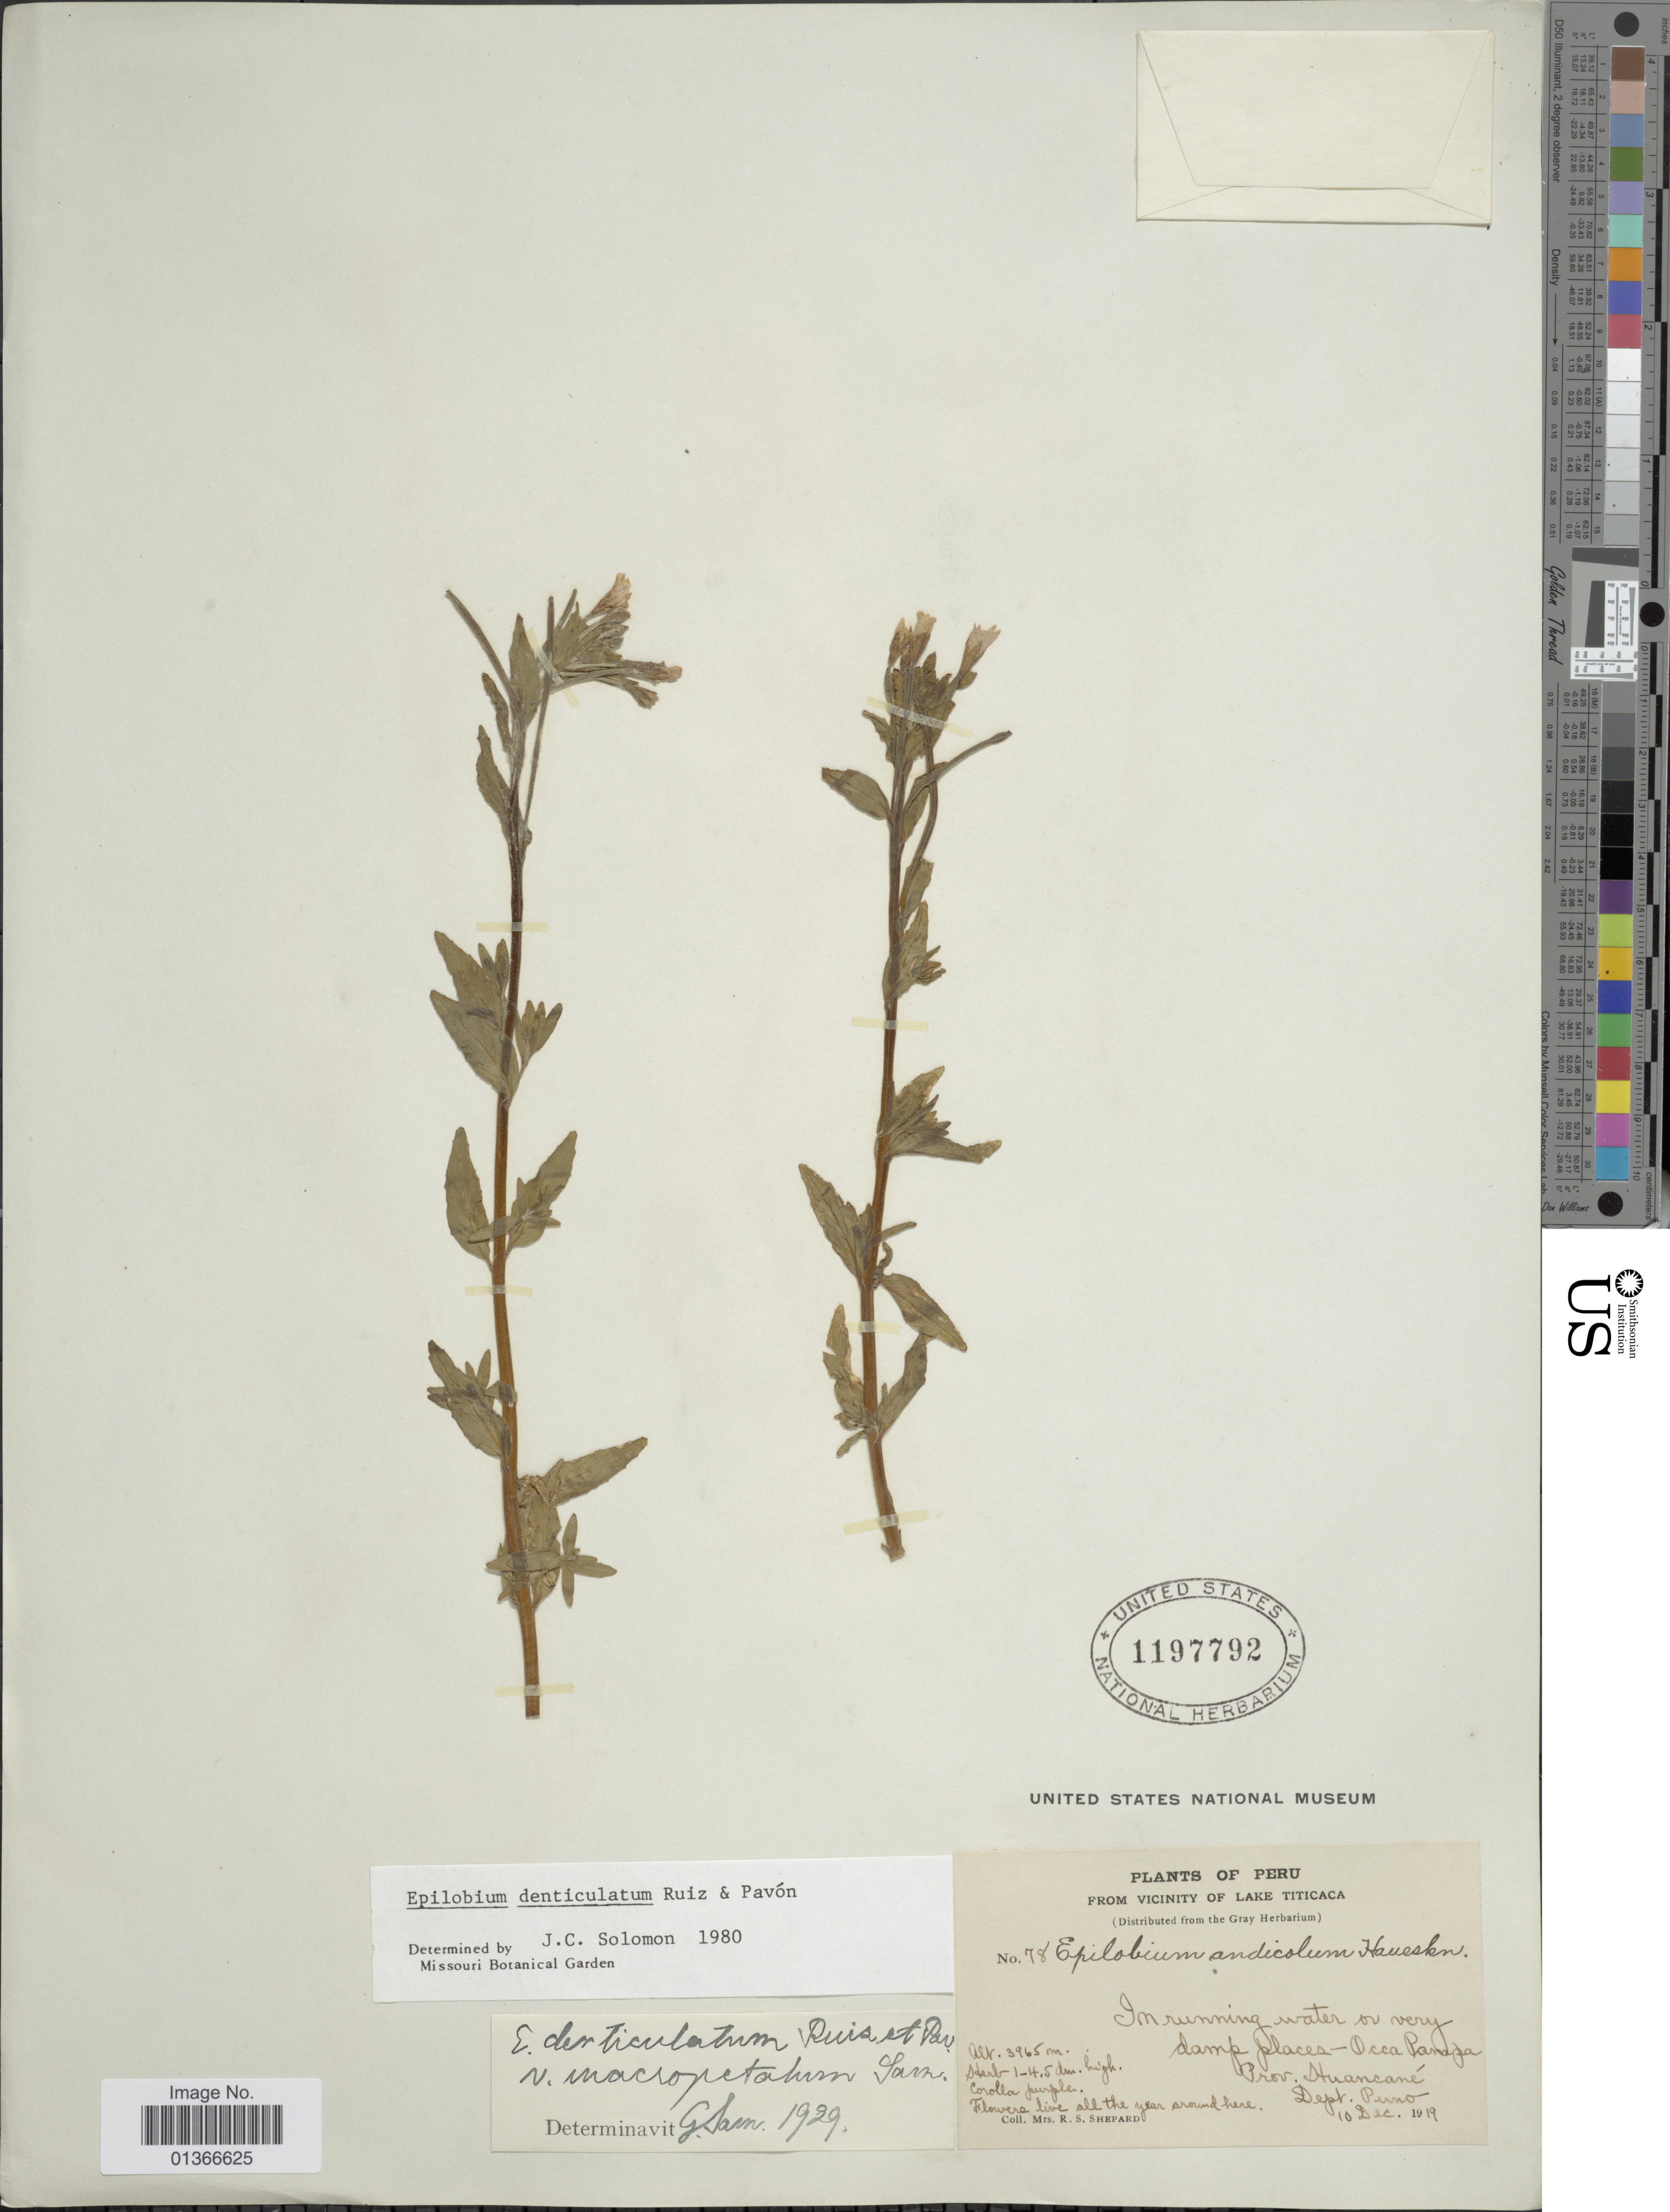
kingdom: Plantae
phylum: Tracheophyta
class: Magnoliopsida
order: Myrtales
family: Onagraceae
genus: Epilobium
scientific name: Epilobium denticulatum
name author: Ruiz & Pav.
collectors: R. Shepard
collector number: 78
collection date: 1919-12-10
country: Peru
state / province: Puno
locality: From vicinity of Lake Titicaca. In running water on very damp places-Occa Panasa, Prov. Stuancané.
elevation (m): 3965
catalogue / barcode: US 1197792